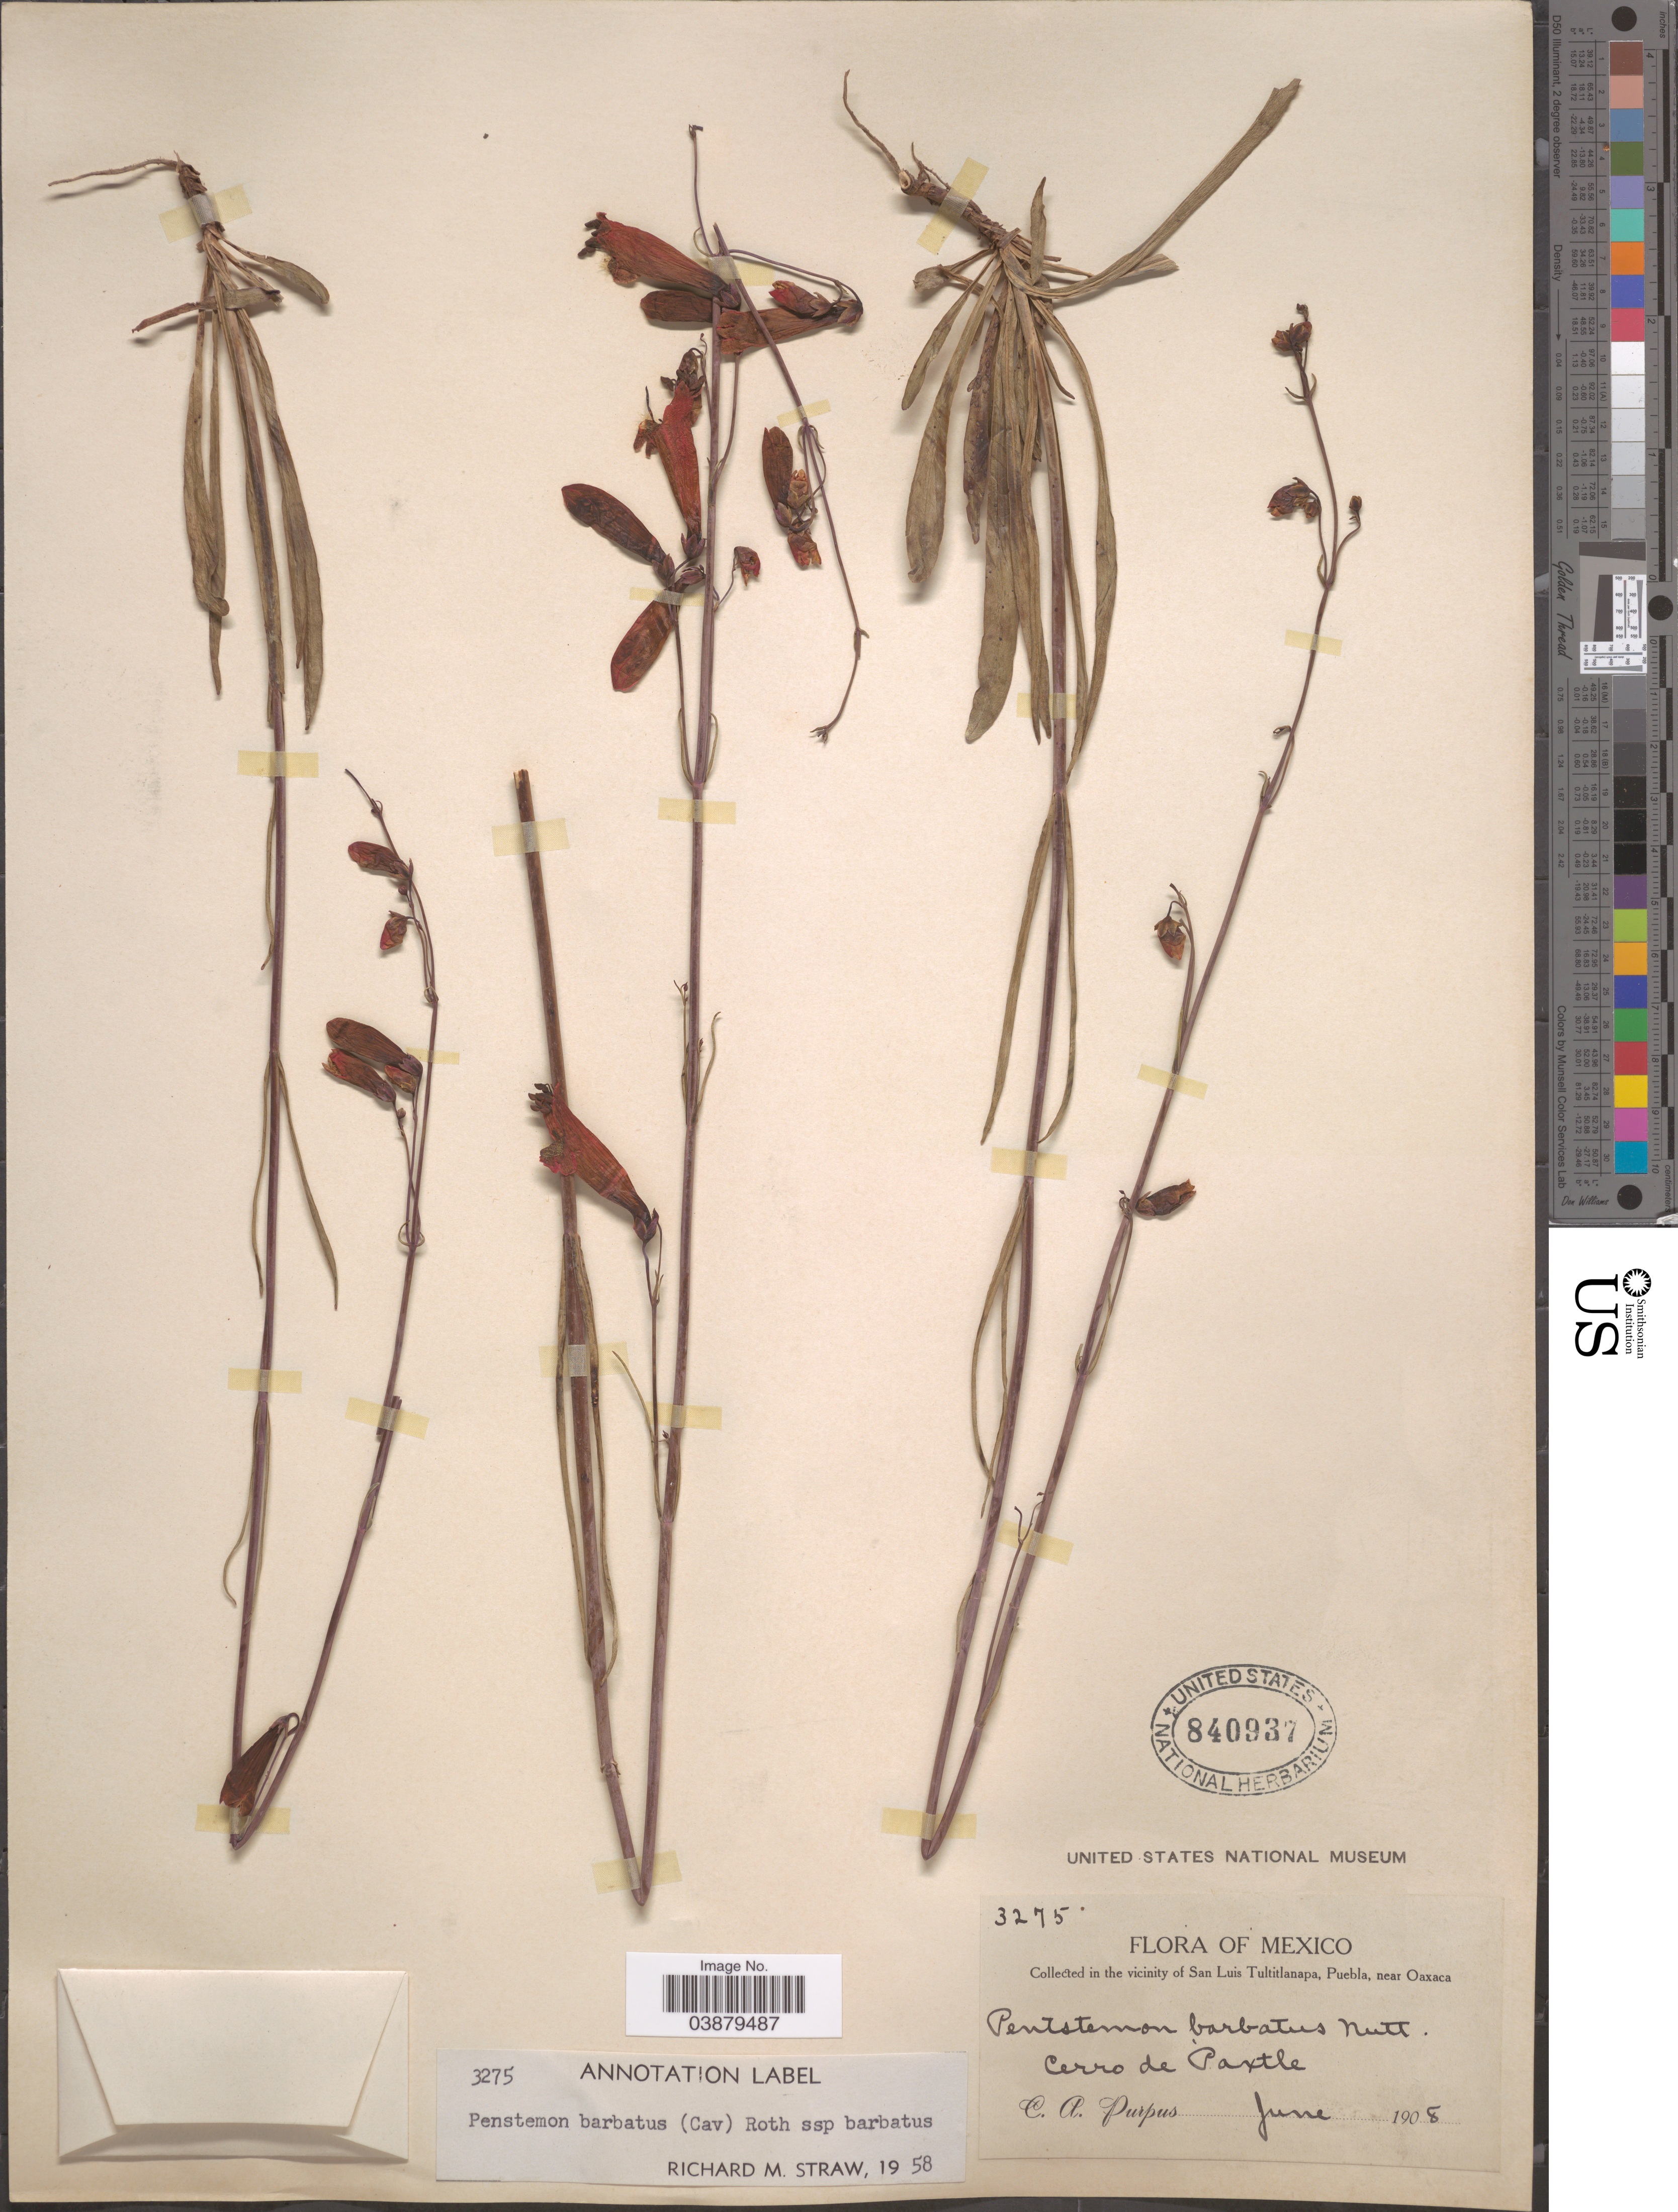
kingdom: Plantae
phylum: Tracheophyta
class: Magnoliopsida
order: Lamiales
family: Plantaginaceae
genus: Penstemon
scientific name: Penstemon barbatus subsp. barbatus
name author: (Cav.) Roth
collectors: C. A. Purpus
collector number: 3275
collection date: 1908-06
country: Mexico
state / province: Puebla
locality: In the vicinity of San Luis Tultitlanapa, Puebla, near Oaxaca. Cerro de Paxtle.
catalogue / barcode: US 840937